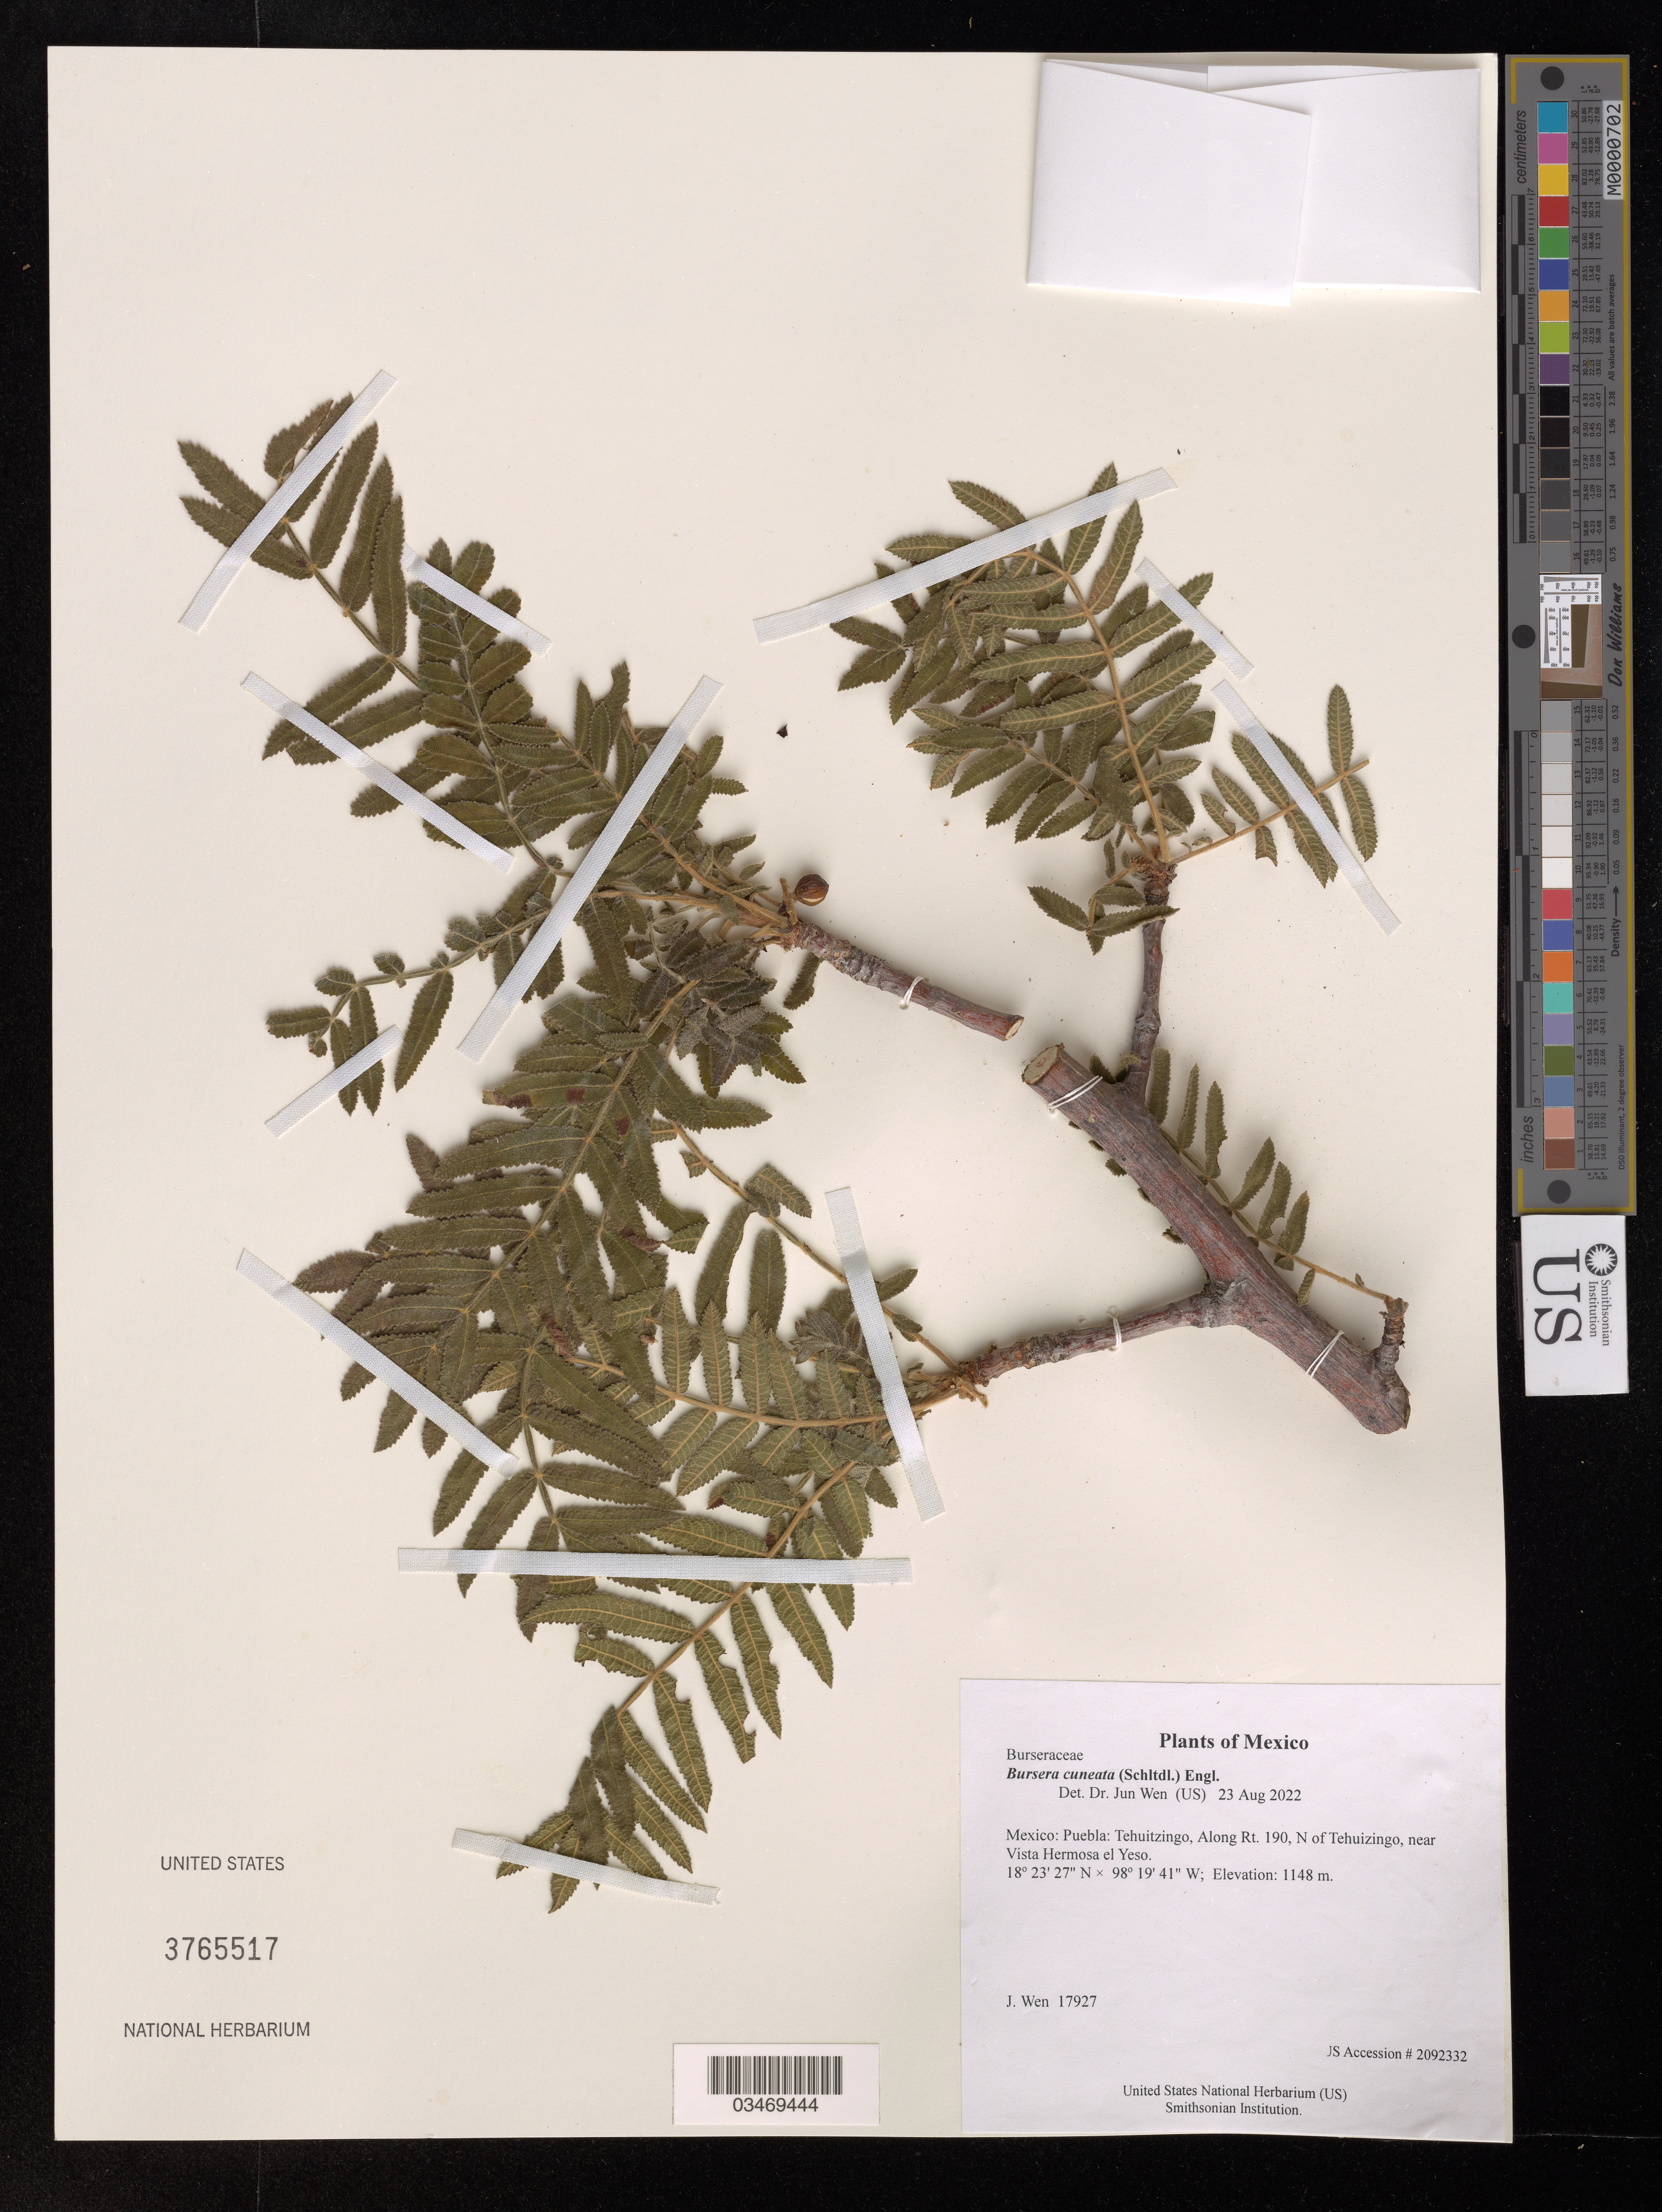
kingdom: Plantae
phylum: Tracheophyta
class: Magnoliopsida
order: Sapindales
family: Burseraceae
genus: Bursera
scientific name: Bursera cuneata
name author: (Schltdl.) Engl.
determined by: Wen, Jun, (BOT), Smithsonian Institution - National Museum of Natural History (UNITED STATES)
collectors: J. Wen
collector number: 17927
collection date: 2022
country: Mexico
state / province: Puebla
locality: Tehuitzingo, Along Rt. 190, N of Tehuizingo, near Vista Hermosa el Yeso.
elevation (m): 1148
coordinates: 18 23 27 N, 98 19 41 W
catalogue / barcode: US 3765517